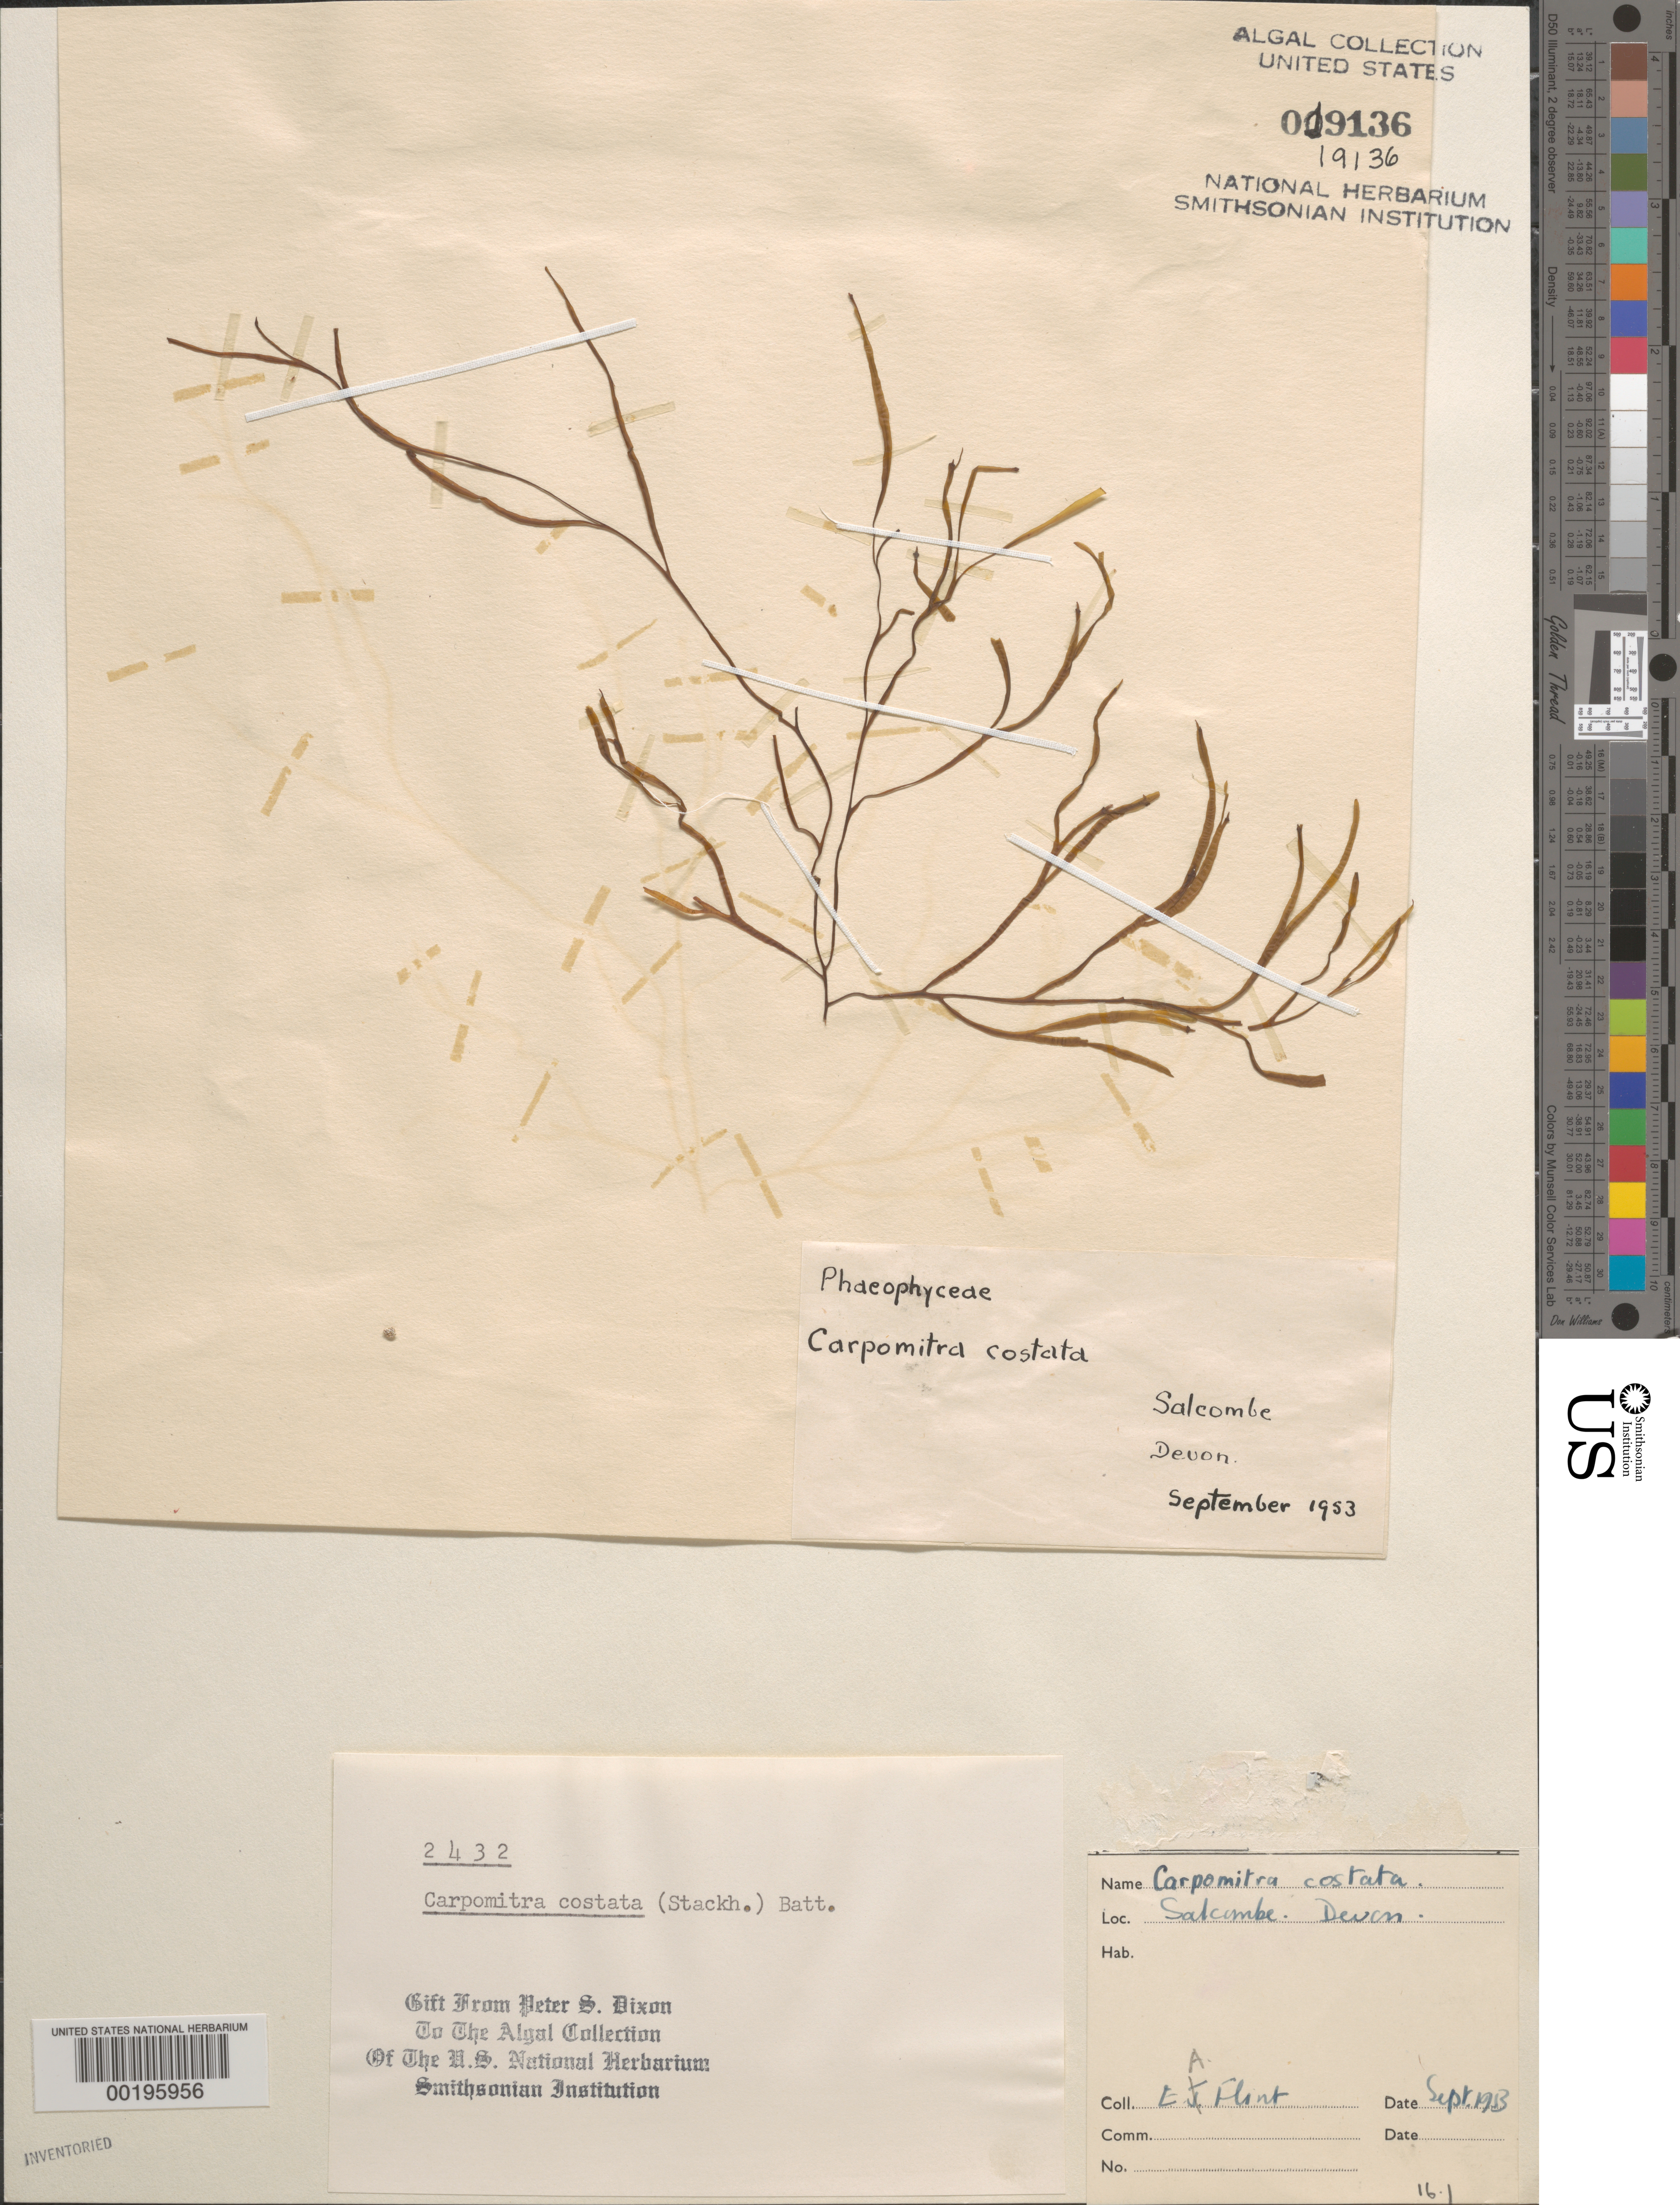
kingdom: Chromista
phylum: Ochrophyta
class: Phaeophyceae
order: Sporochnales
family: Sporochnaceae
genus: Carpomitra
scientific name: Carpomitra costata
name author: (Stackh.) Batters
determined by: Dixon, P. S.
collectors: E. Flint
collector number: PSD 2432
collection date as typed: Sep 1953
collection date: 1953-09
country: United Kingdom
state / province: England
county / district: Devon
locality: Salcombe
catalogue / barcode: US 19136